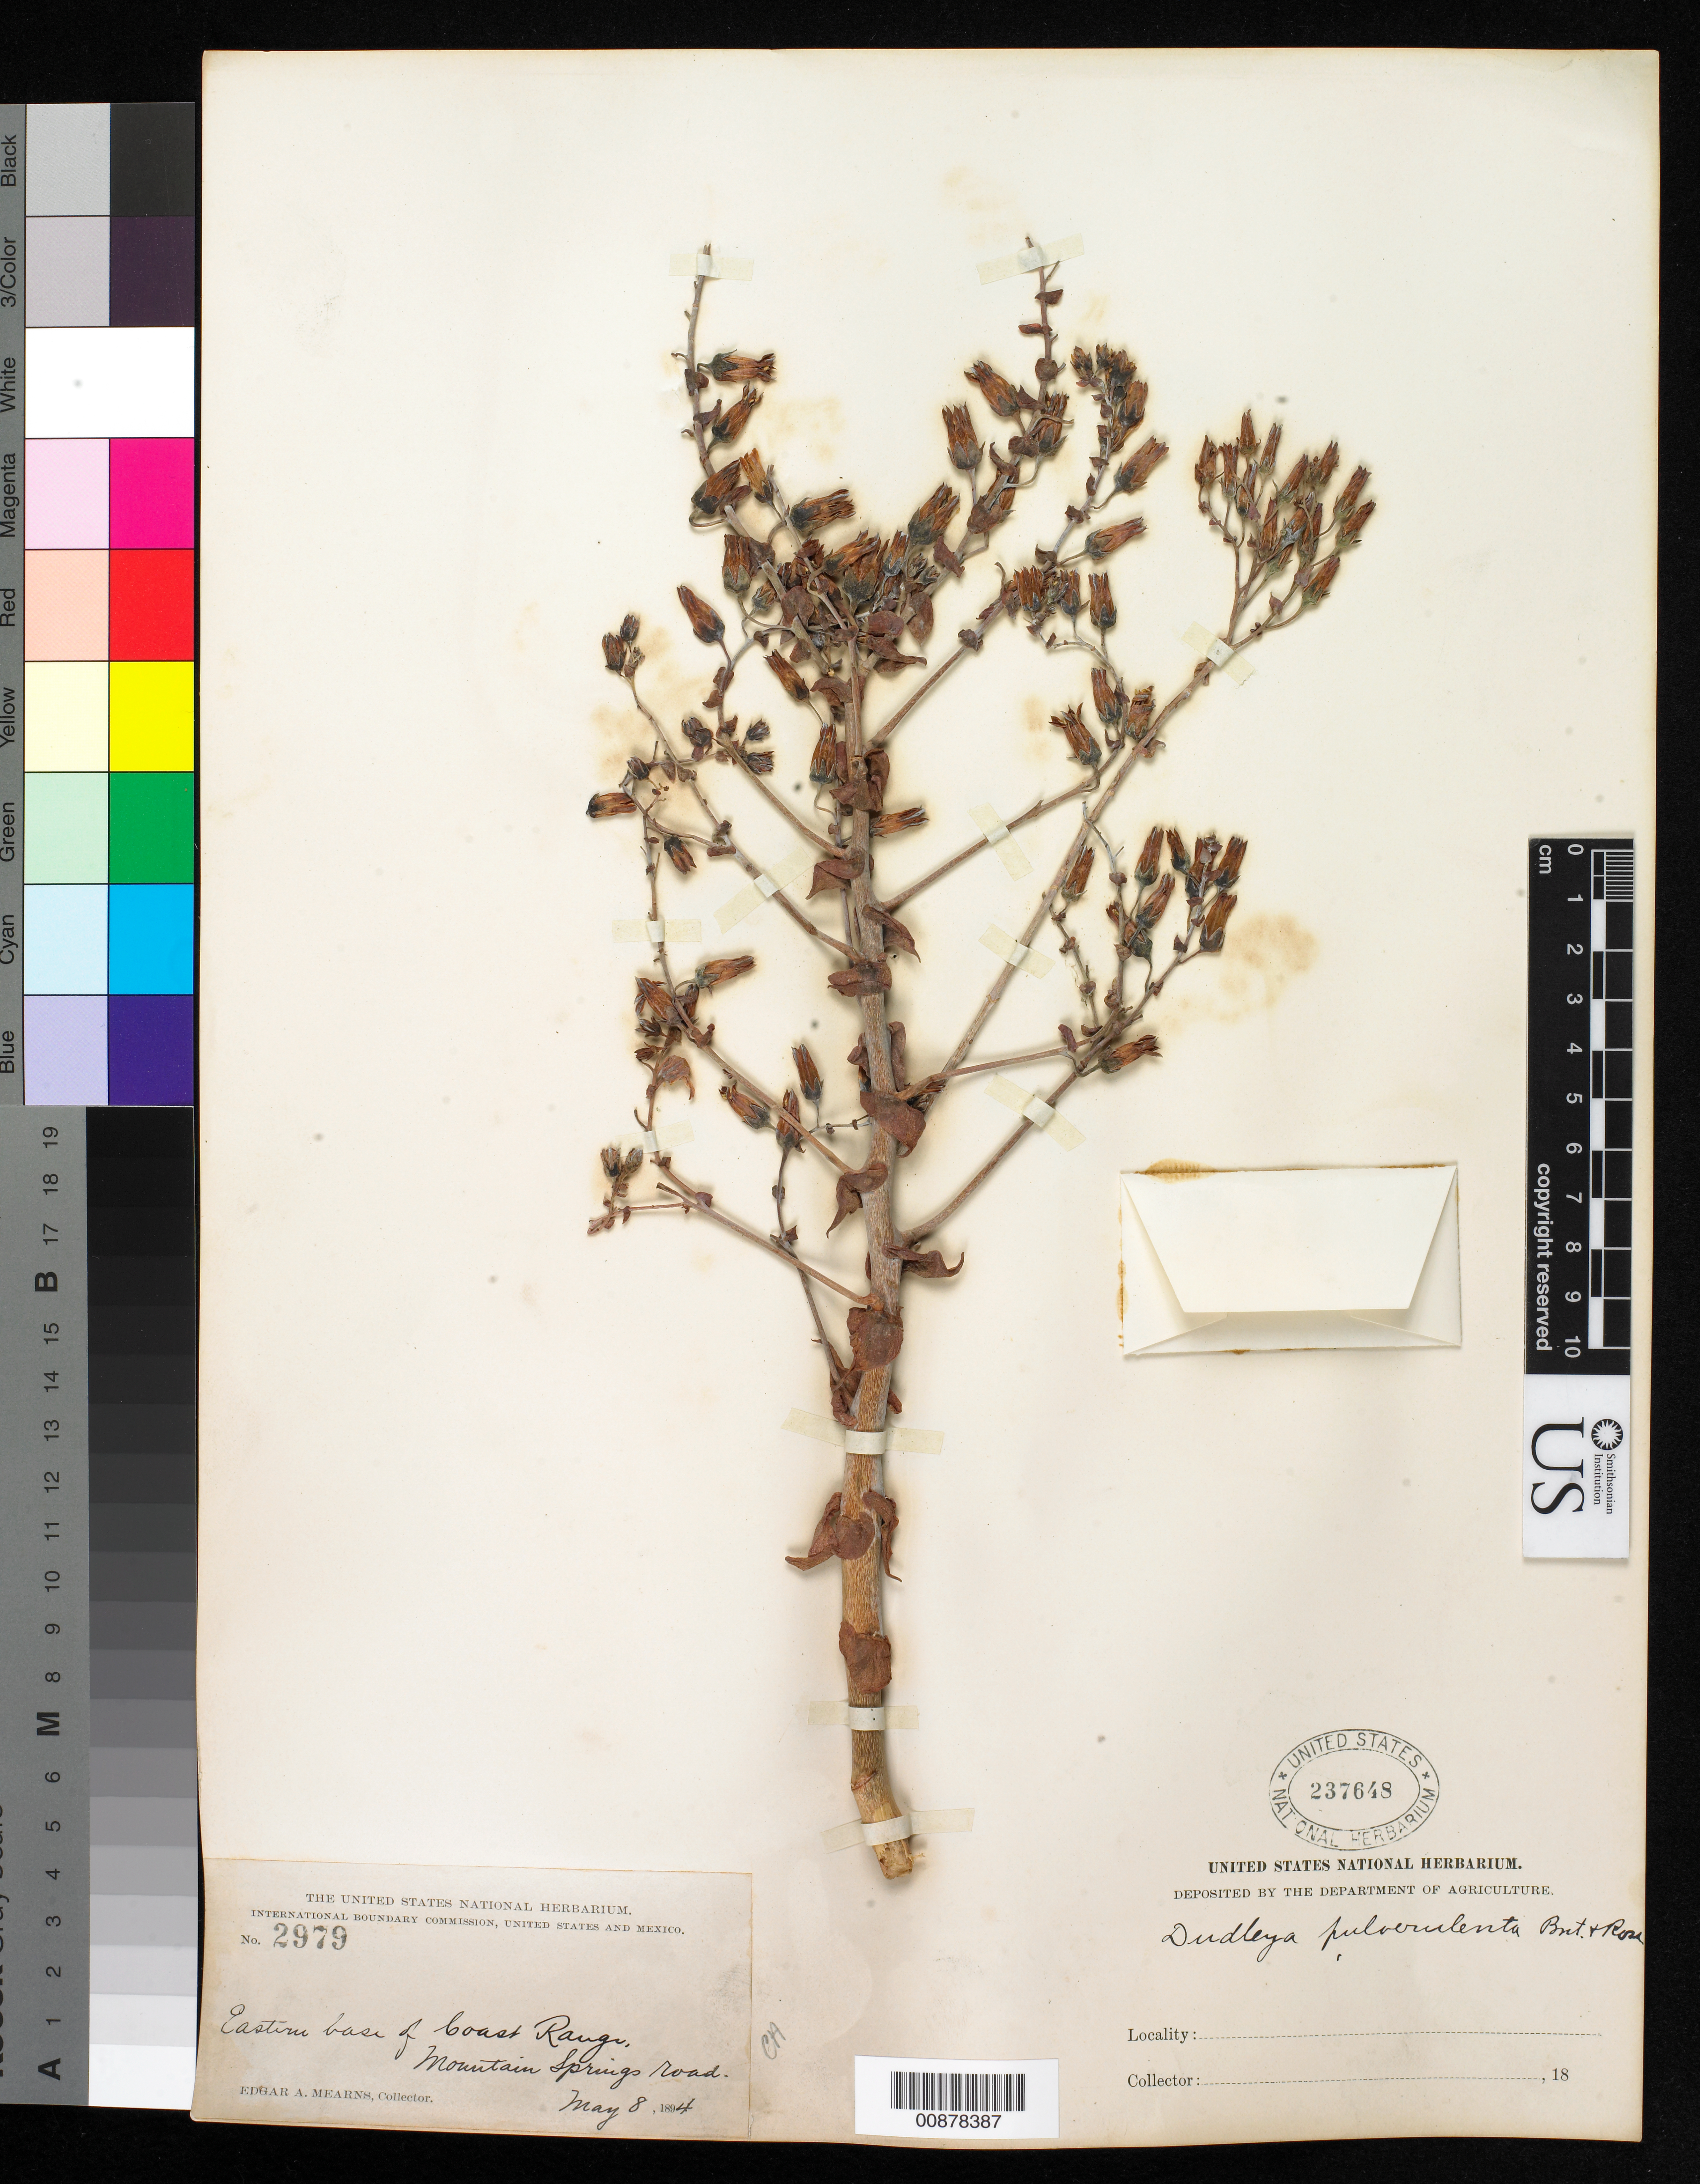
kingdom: Plantae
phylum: Tracheophyta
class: Magnoliopsida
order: Saxifragales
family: Crassulaceae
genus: Dudleya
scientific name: Dudleya pulverulenta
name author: (Nutt.) Britton & Rose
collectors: E. A. Mearns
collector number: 2979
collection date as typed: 08 May 1894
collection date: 1894-05-08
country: United States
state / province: California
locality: Eastern base of Coast Ranger, Mountain Spring road.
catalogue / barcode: US 237648